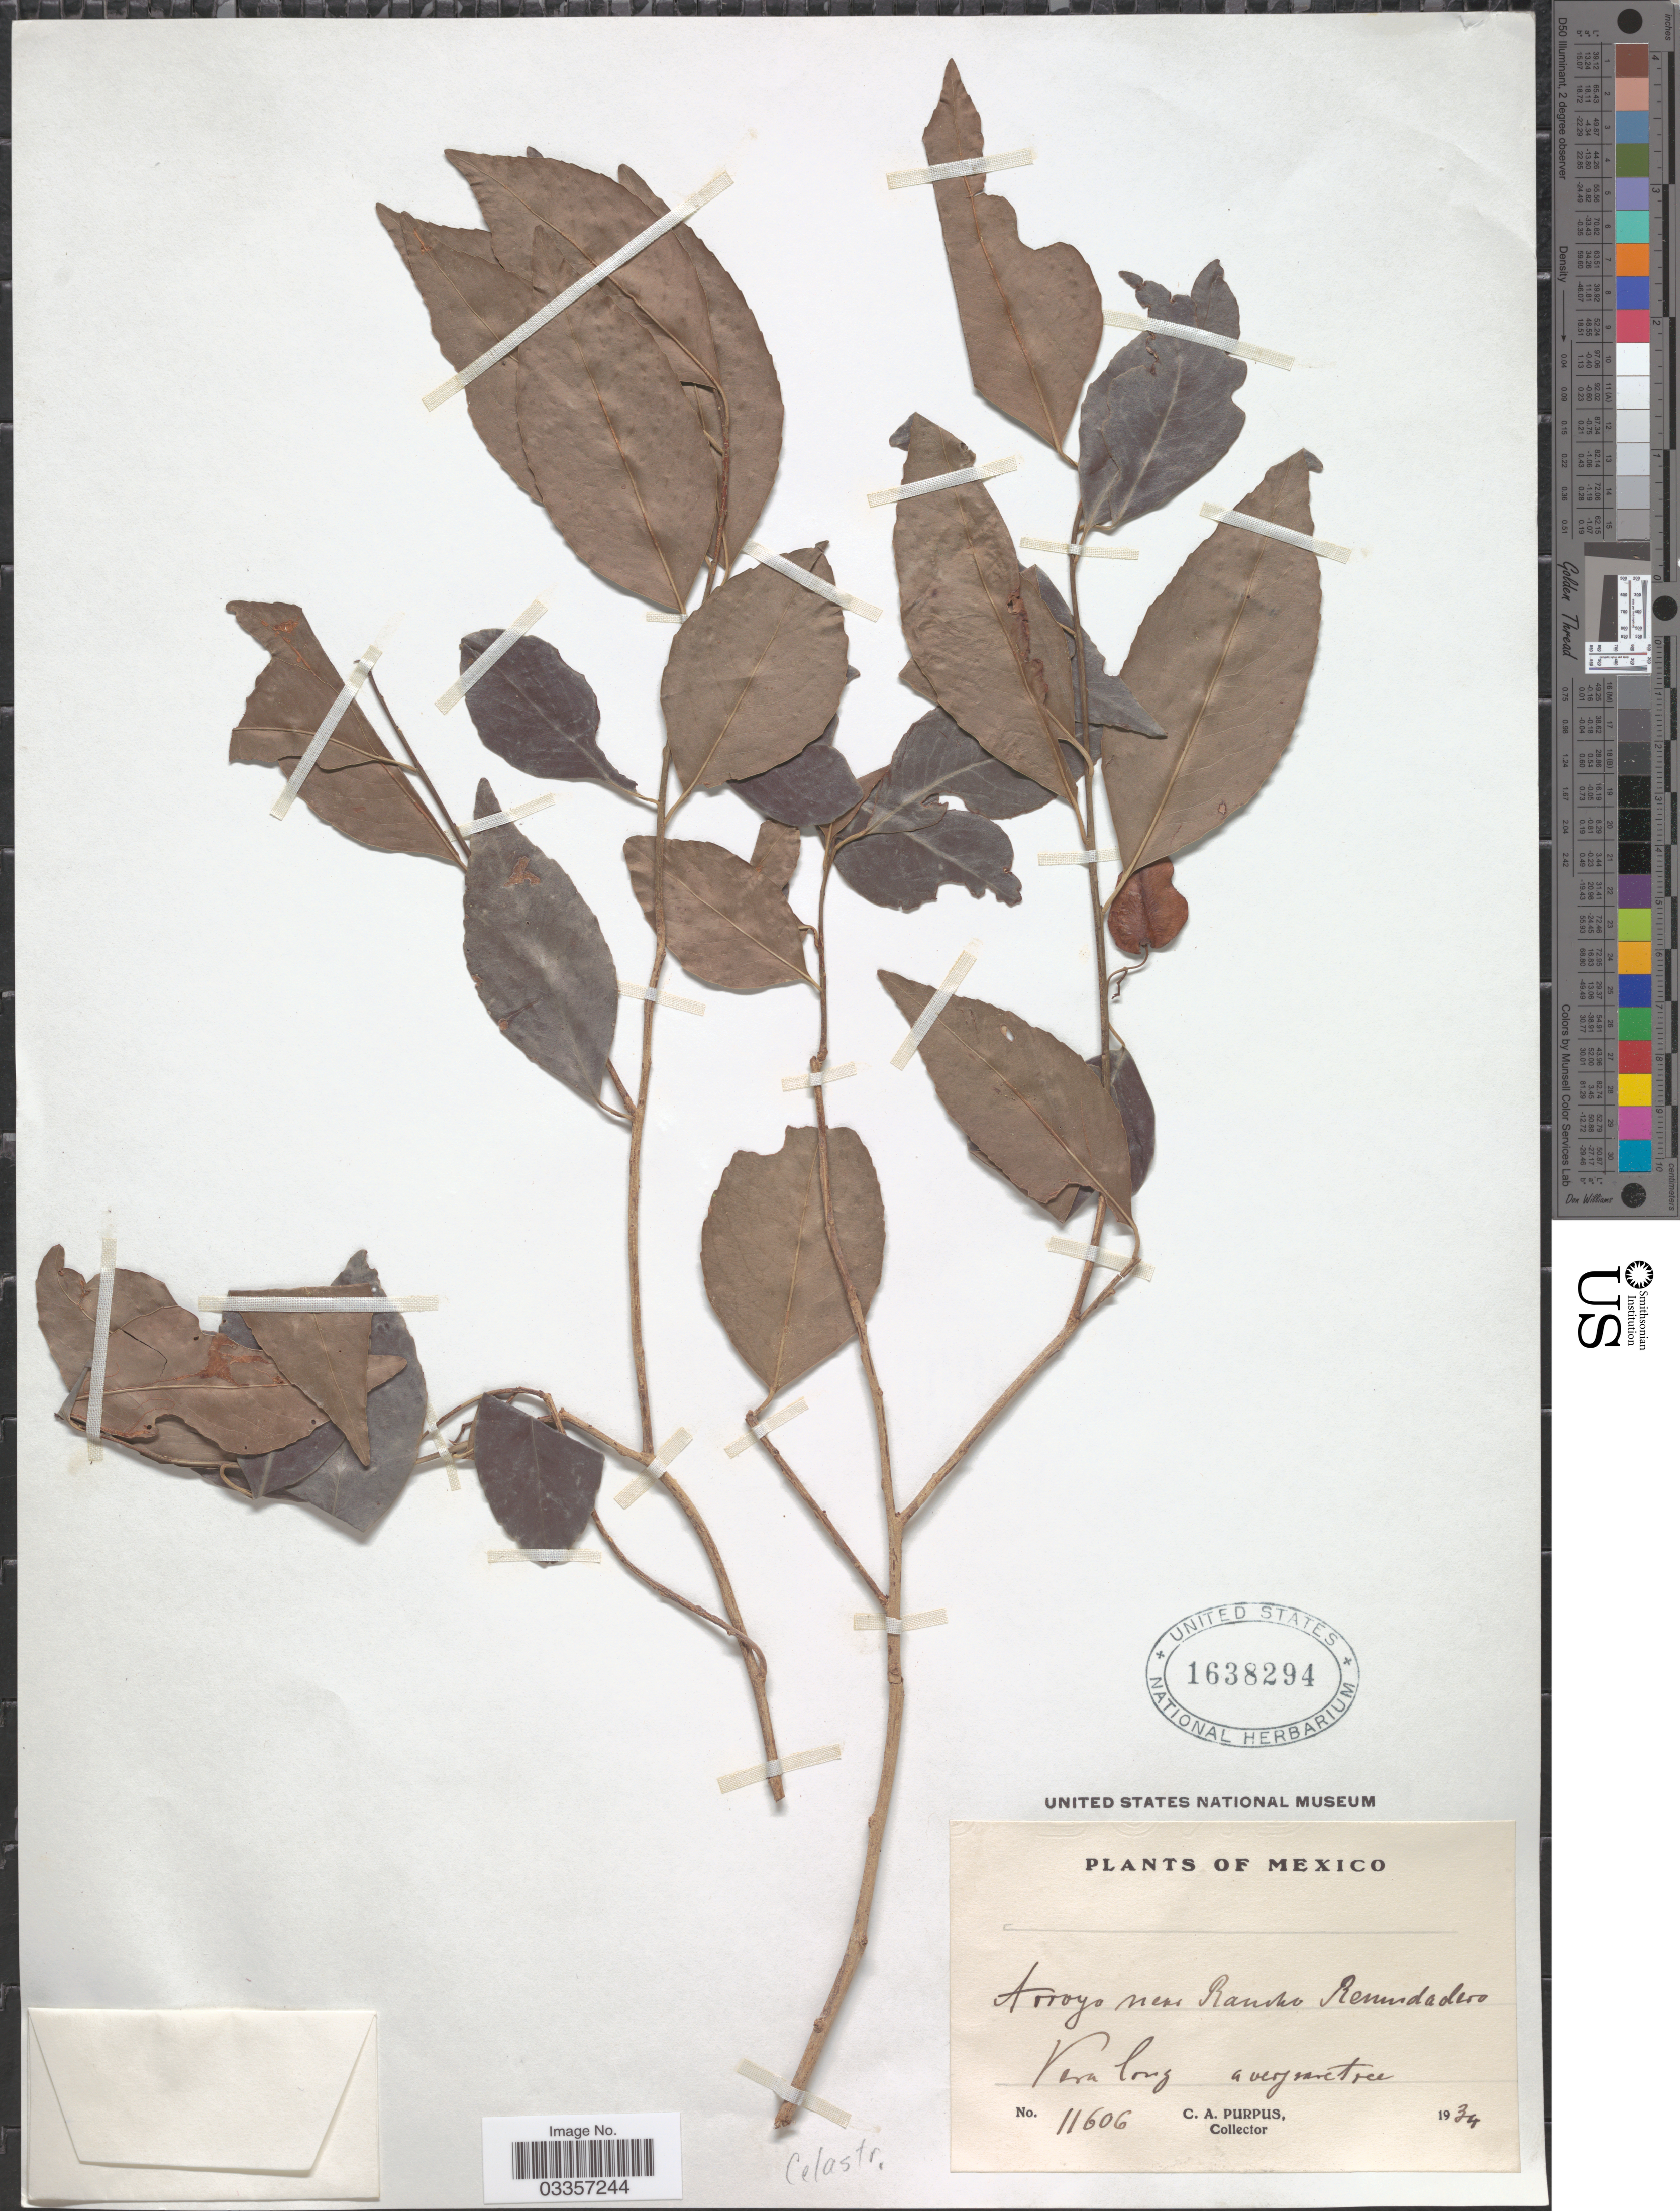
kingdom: Plantae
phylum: Tracheophyta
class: Magnoliopsida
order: Celastrales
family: Celastraceae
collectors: C. A. Purpus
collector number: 11606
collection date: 1934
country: Mexico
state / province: Veracruz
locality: Arroyo near Rancho Remudadero. Vera Cruz.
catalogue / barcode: US 1638294